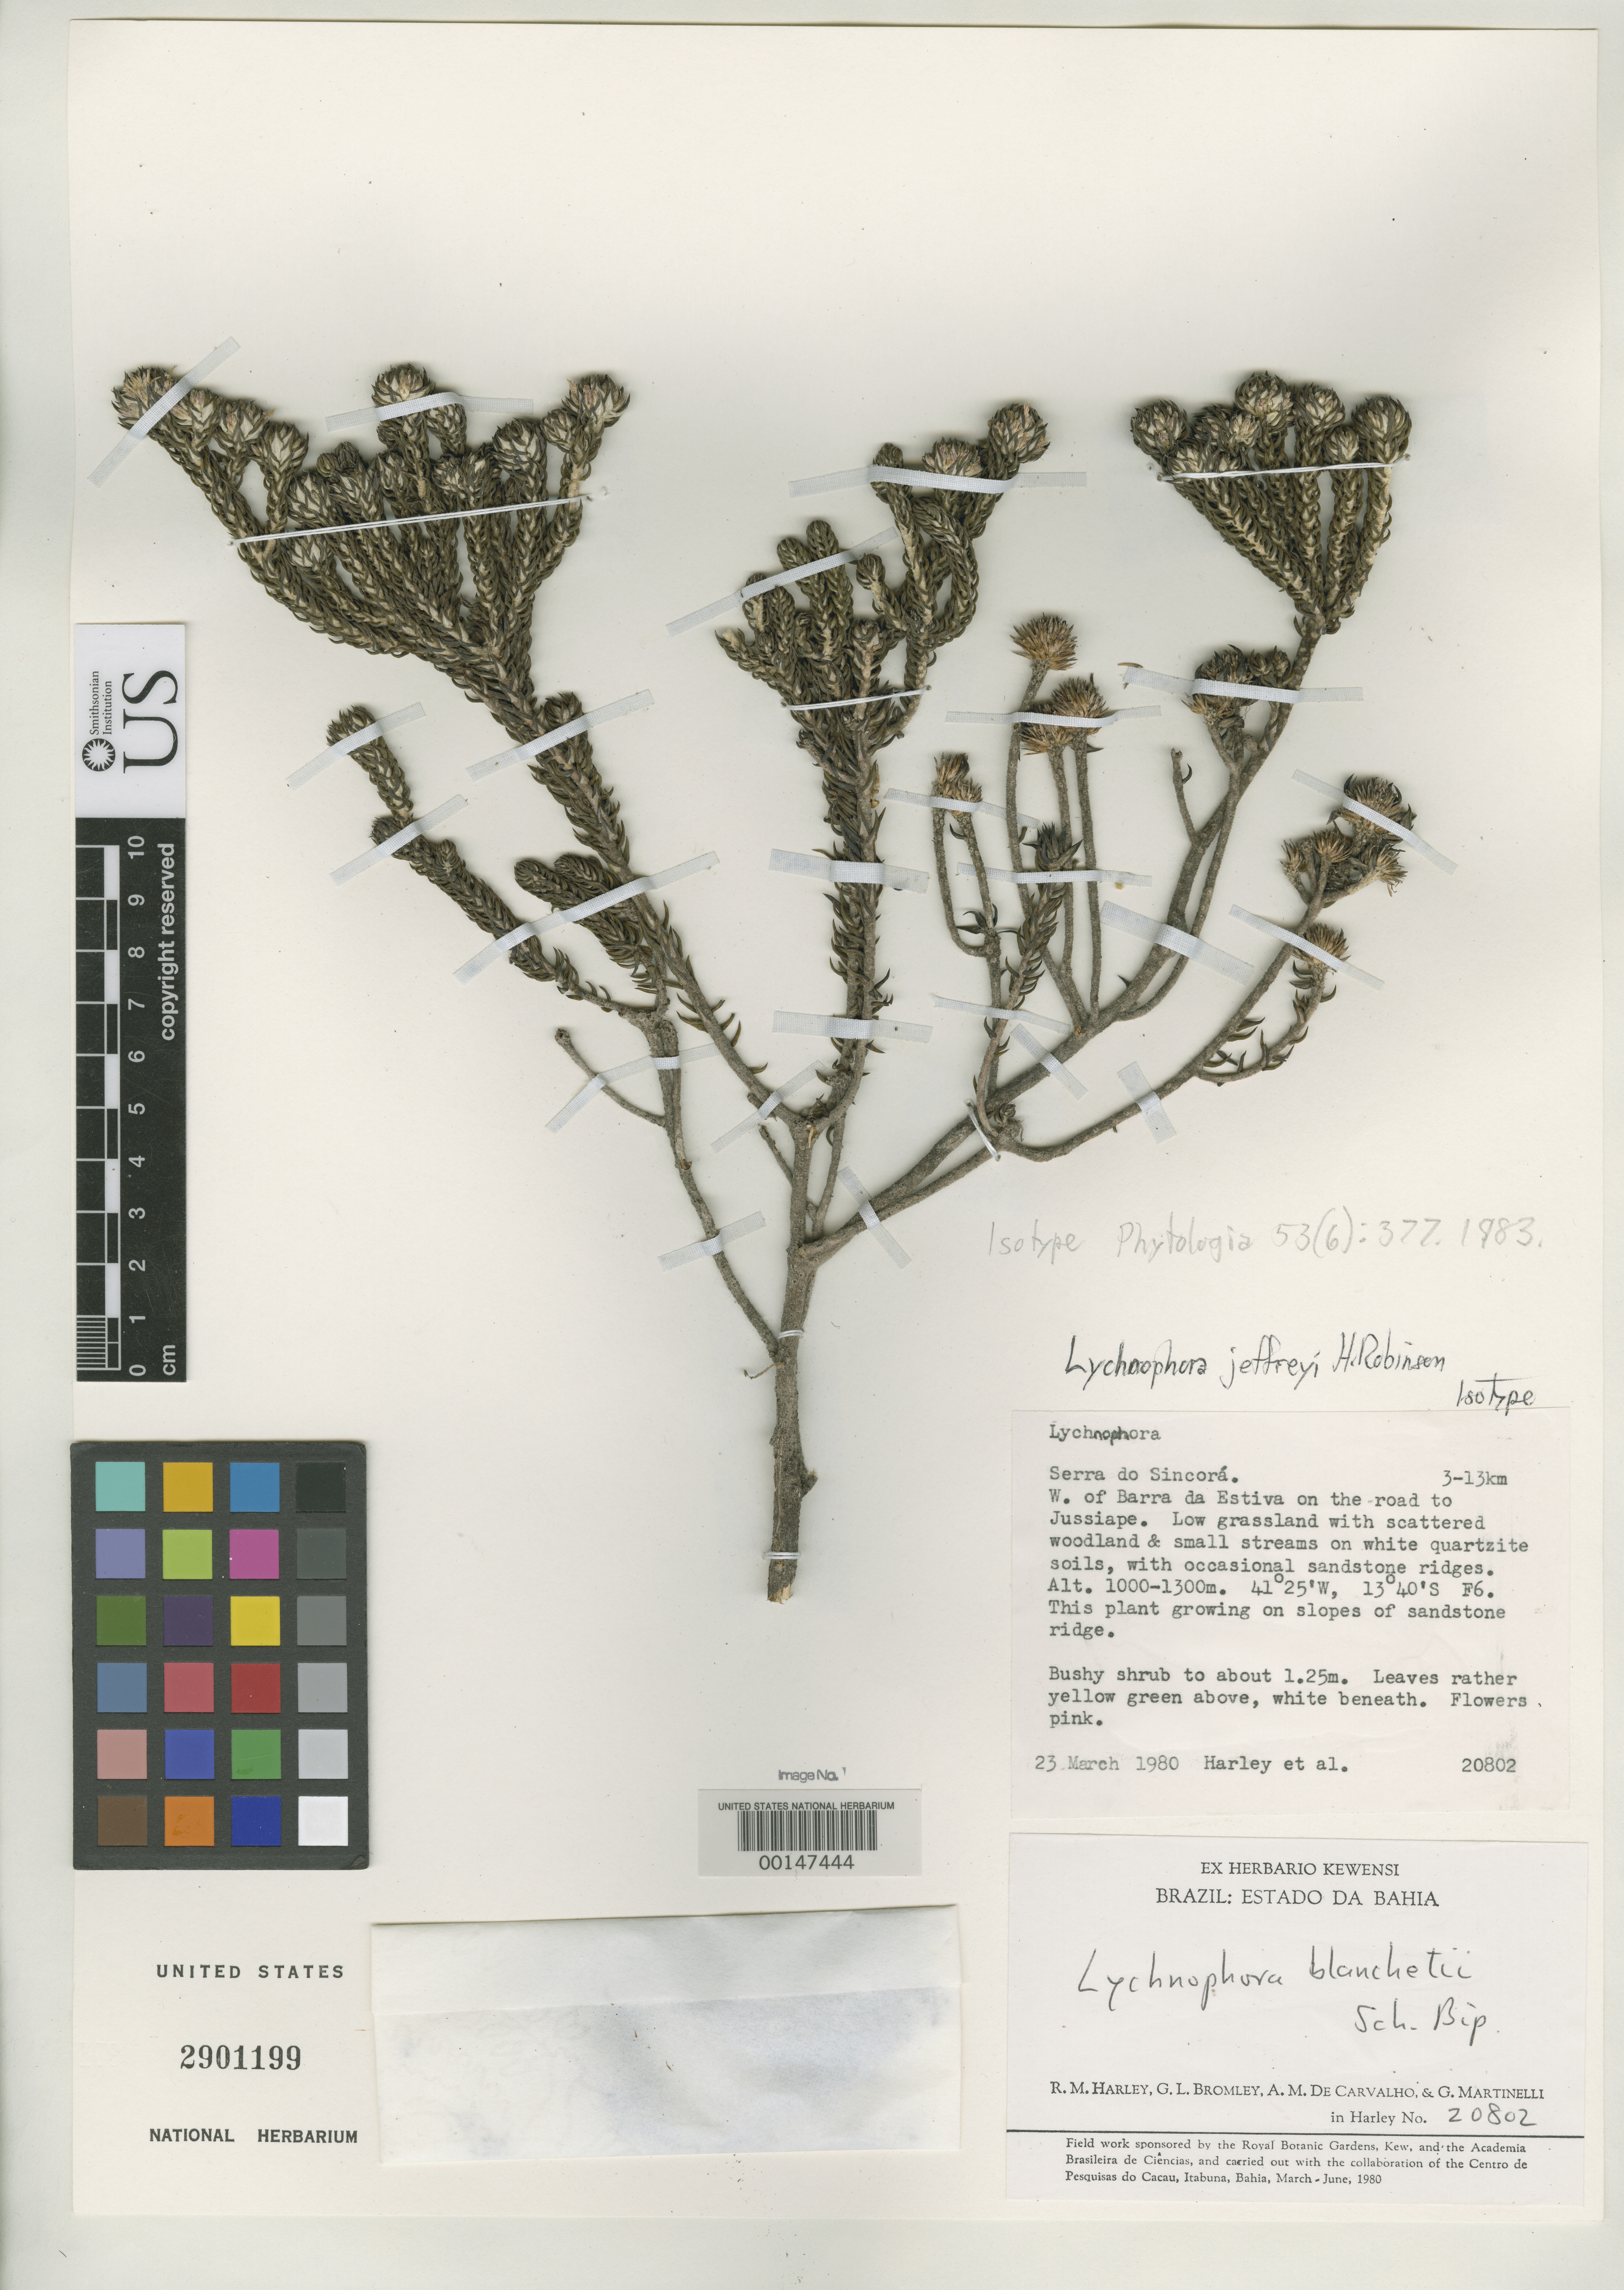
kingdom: Plantae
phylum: Tracheophyta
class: Magnoliopsida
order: Asterales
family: Asteraceae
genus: Lychnophora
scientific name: Lychnophora jeffreyi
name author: H. Rob.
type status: Isotype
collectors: R. M. Harley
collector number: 20802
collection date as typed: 23 Mar 1980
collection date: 1980-03-23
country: Brazil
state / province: Bahia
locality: Serra do Sincora, W of Barra da Estiva.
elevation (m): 1000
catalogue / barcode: US 2901199